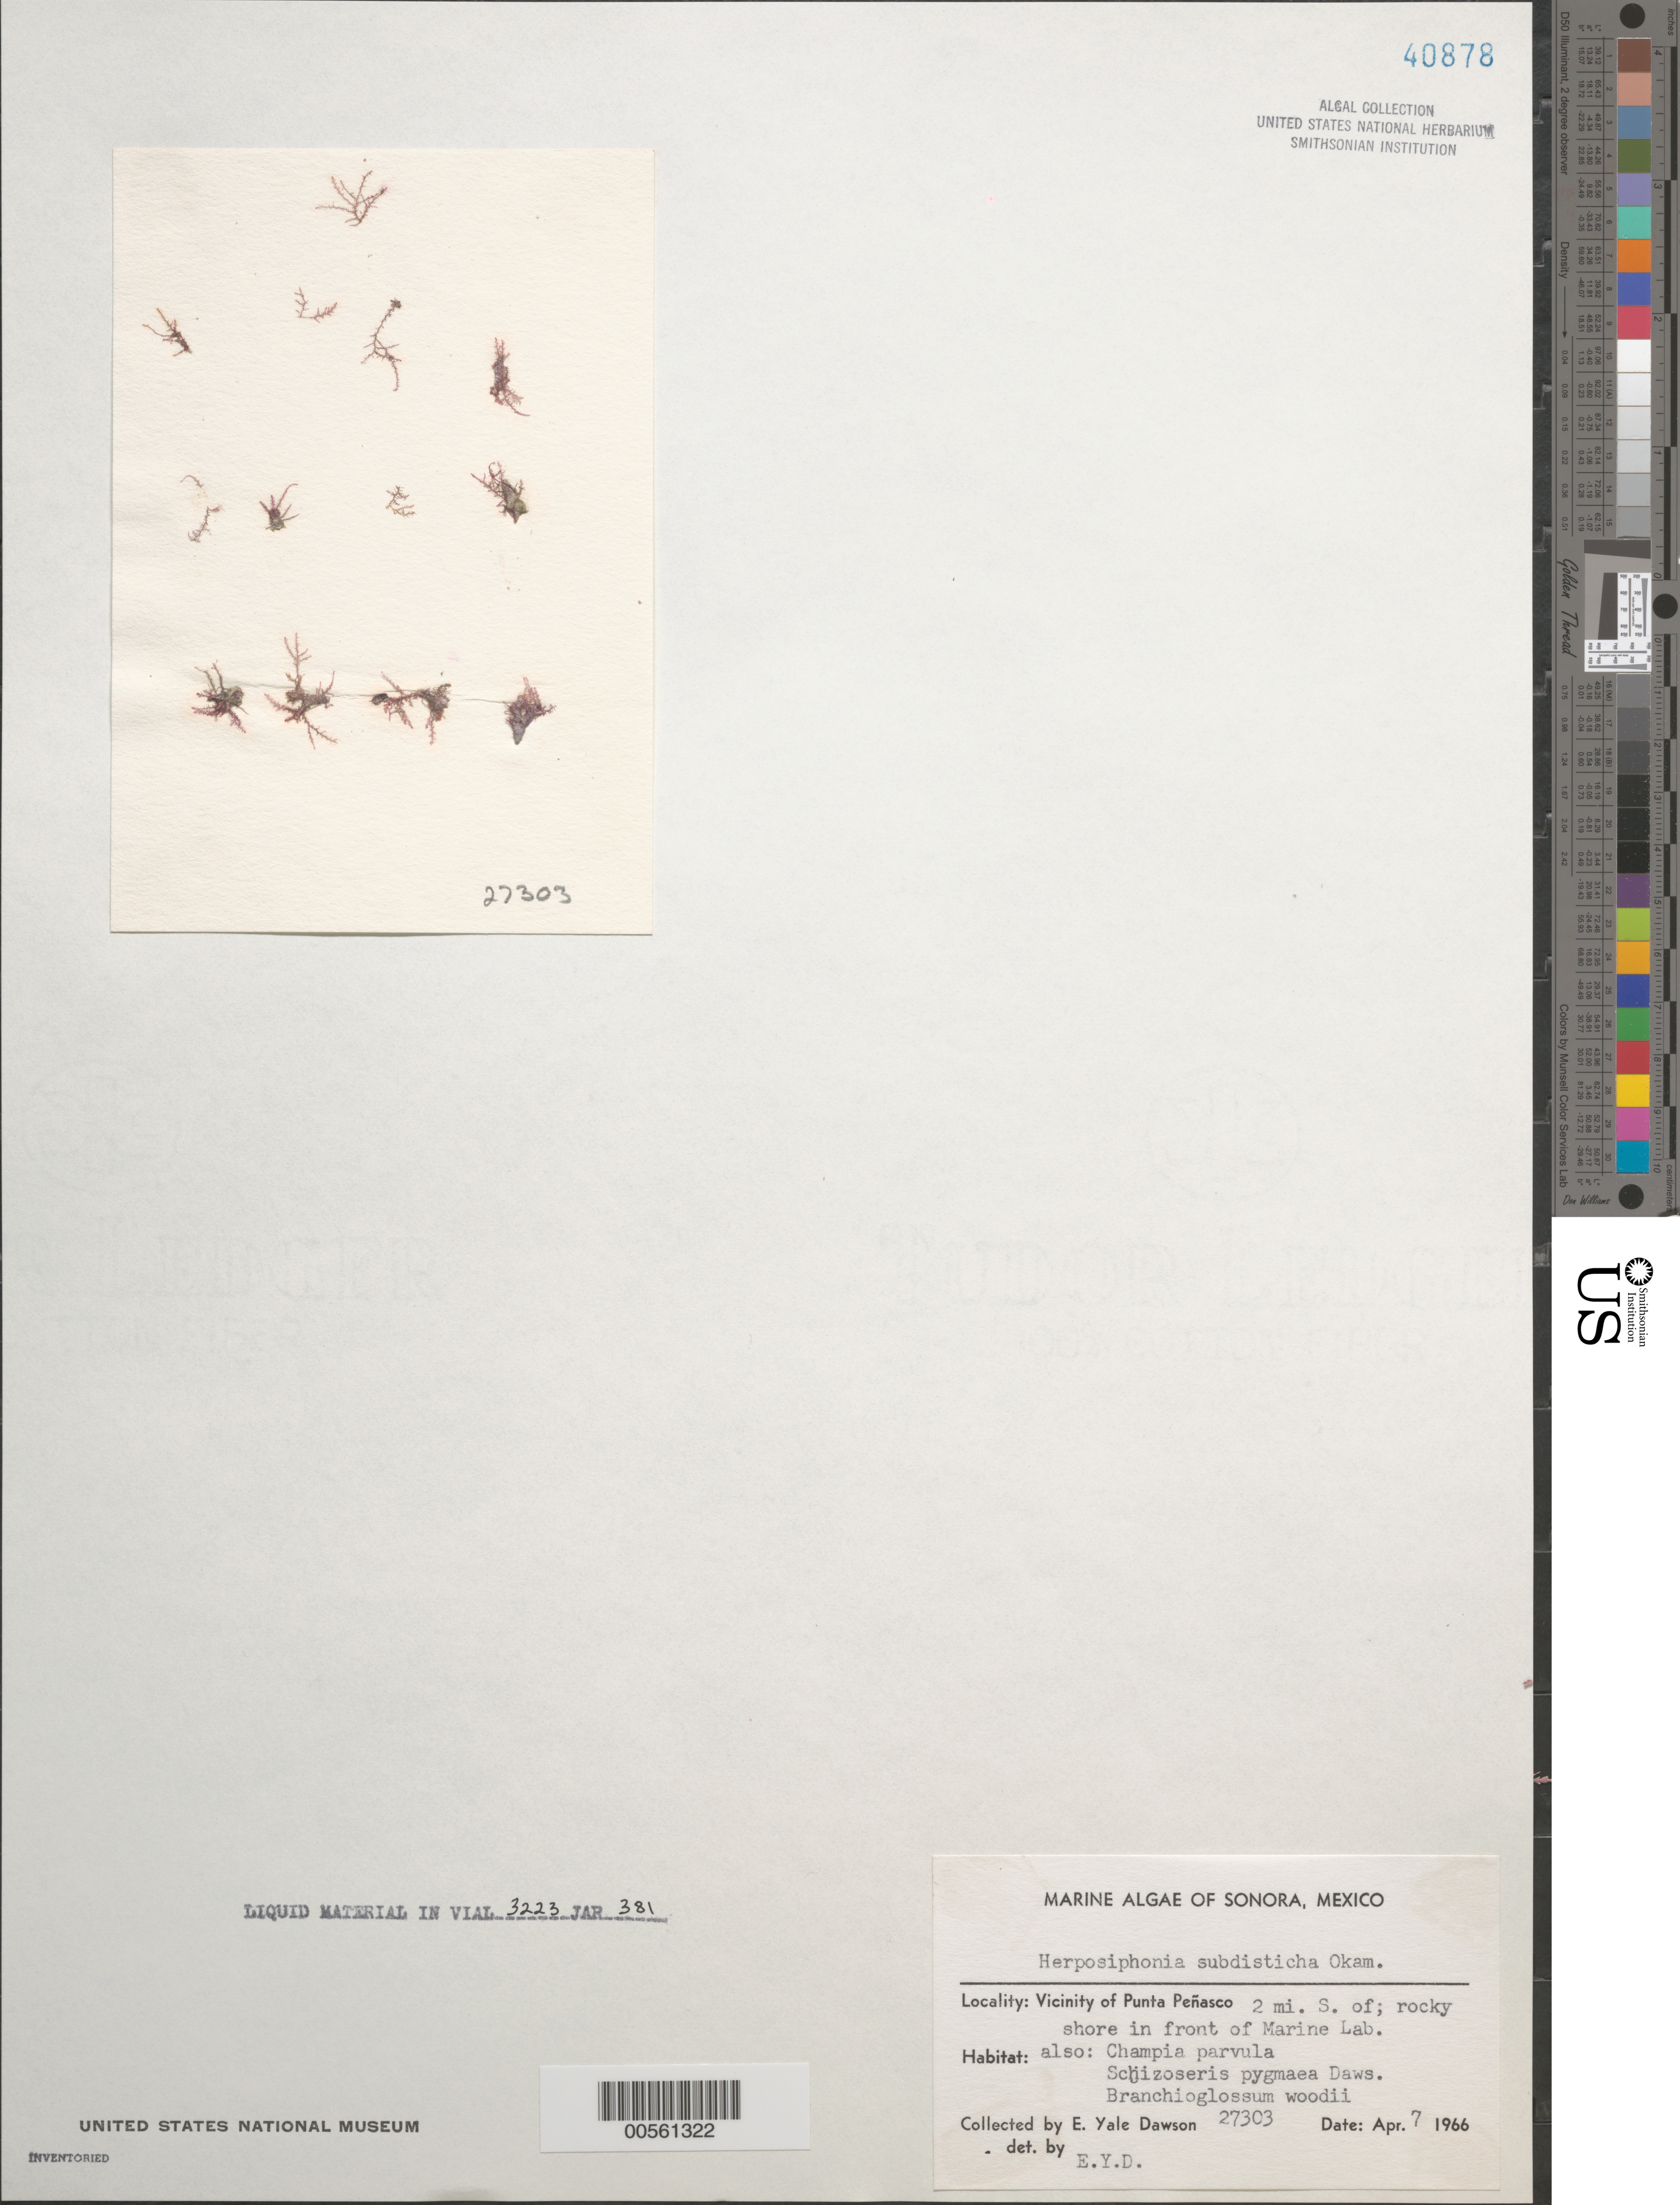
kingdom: Plantae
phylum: Rhodophyta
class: Florideophyceae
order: Ceramiales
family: Rhodomelaceae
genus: Herposiphonia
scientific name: Herposiphonia subdisticha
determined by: Dawson, E. Y.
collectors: E. Y. Dawson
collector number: EYD 27303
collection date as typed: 07 Apr 1966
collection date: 1966-04-07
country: Mexico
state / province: Sonora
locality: Marine laboratory shore, 2 miles south of Punta Penasco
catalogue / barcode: US 40878